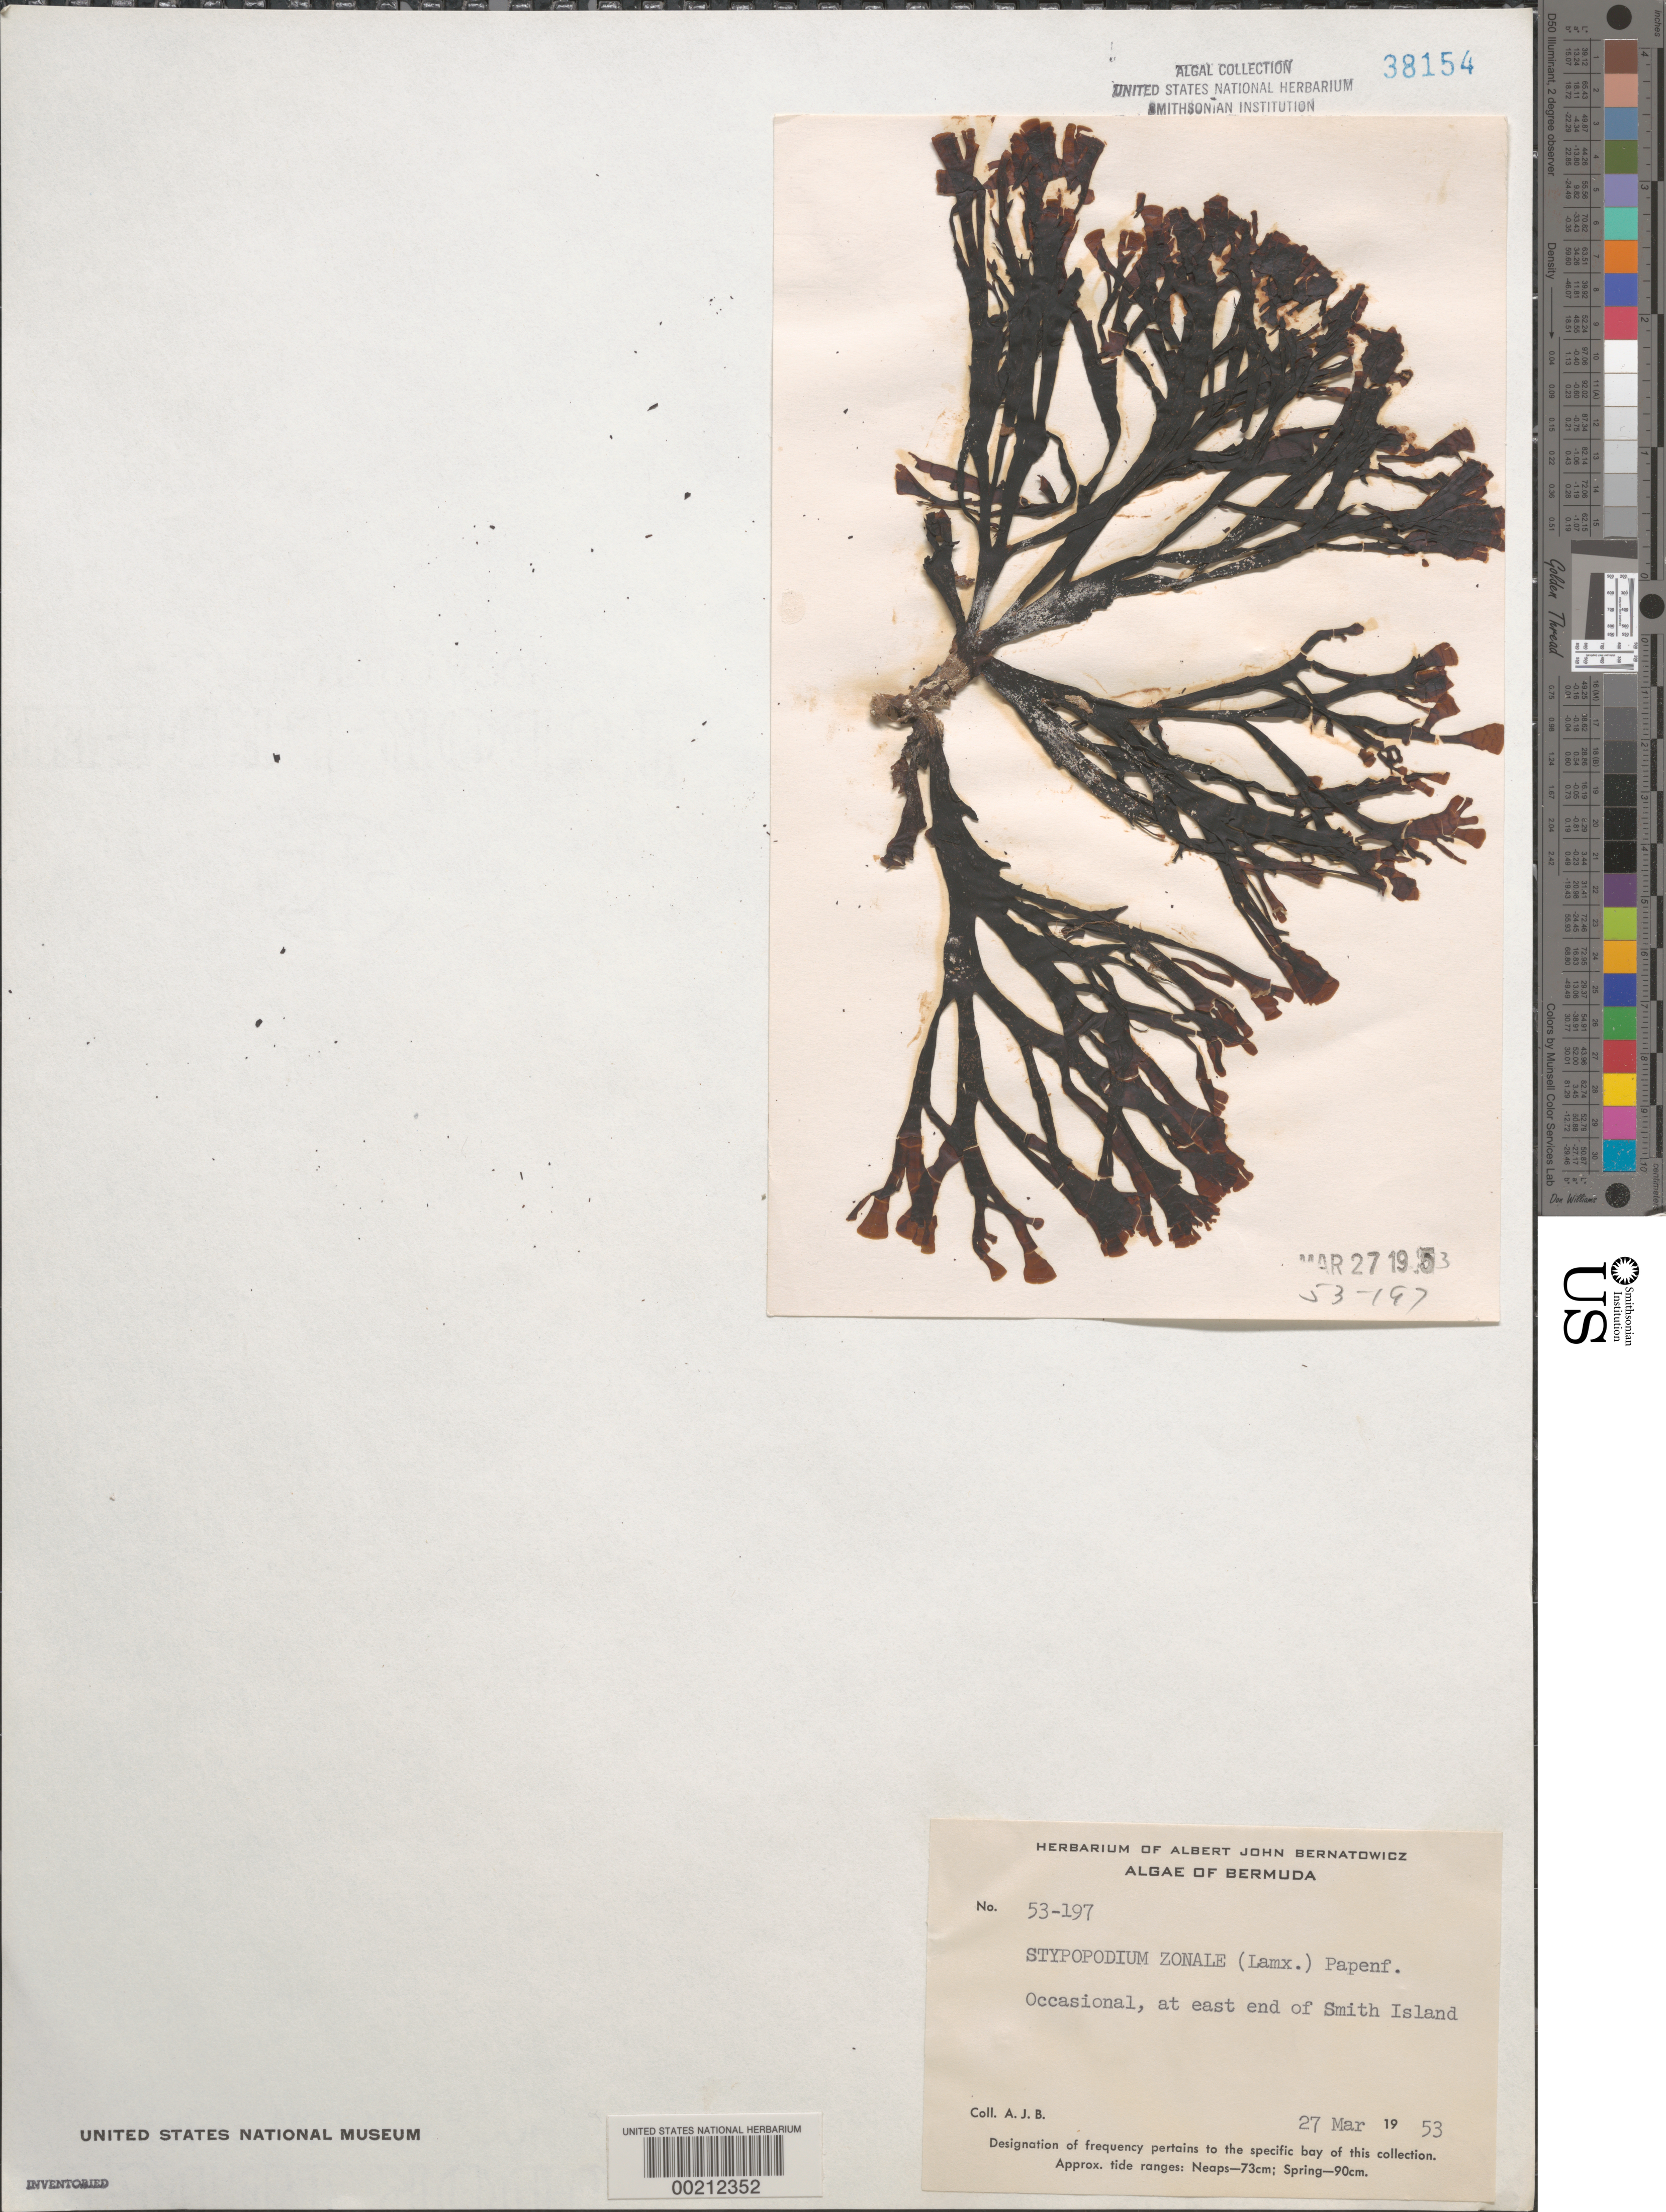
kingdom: Chromista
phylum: Ochrophyta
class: Phaeophyceae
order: Dictyotales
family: Dictyotaceae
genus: Stypopodium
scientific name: Stypopodium zonale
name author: (J.V.Lamouroux) Papenf.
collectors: A. Bernatowicz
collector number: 53-197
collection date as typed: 27 Mar 1953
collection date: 1953-03-27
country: Bermuda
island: Smith's Island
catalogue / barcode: US 38154